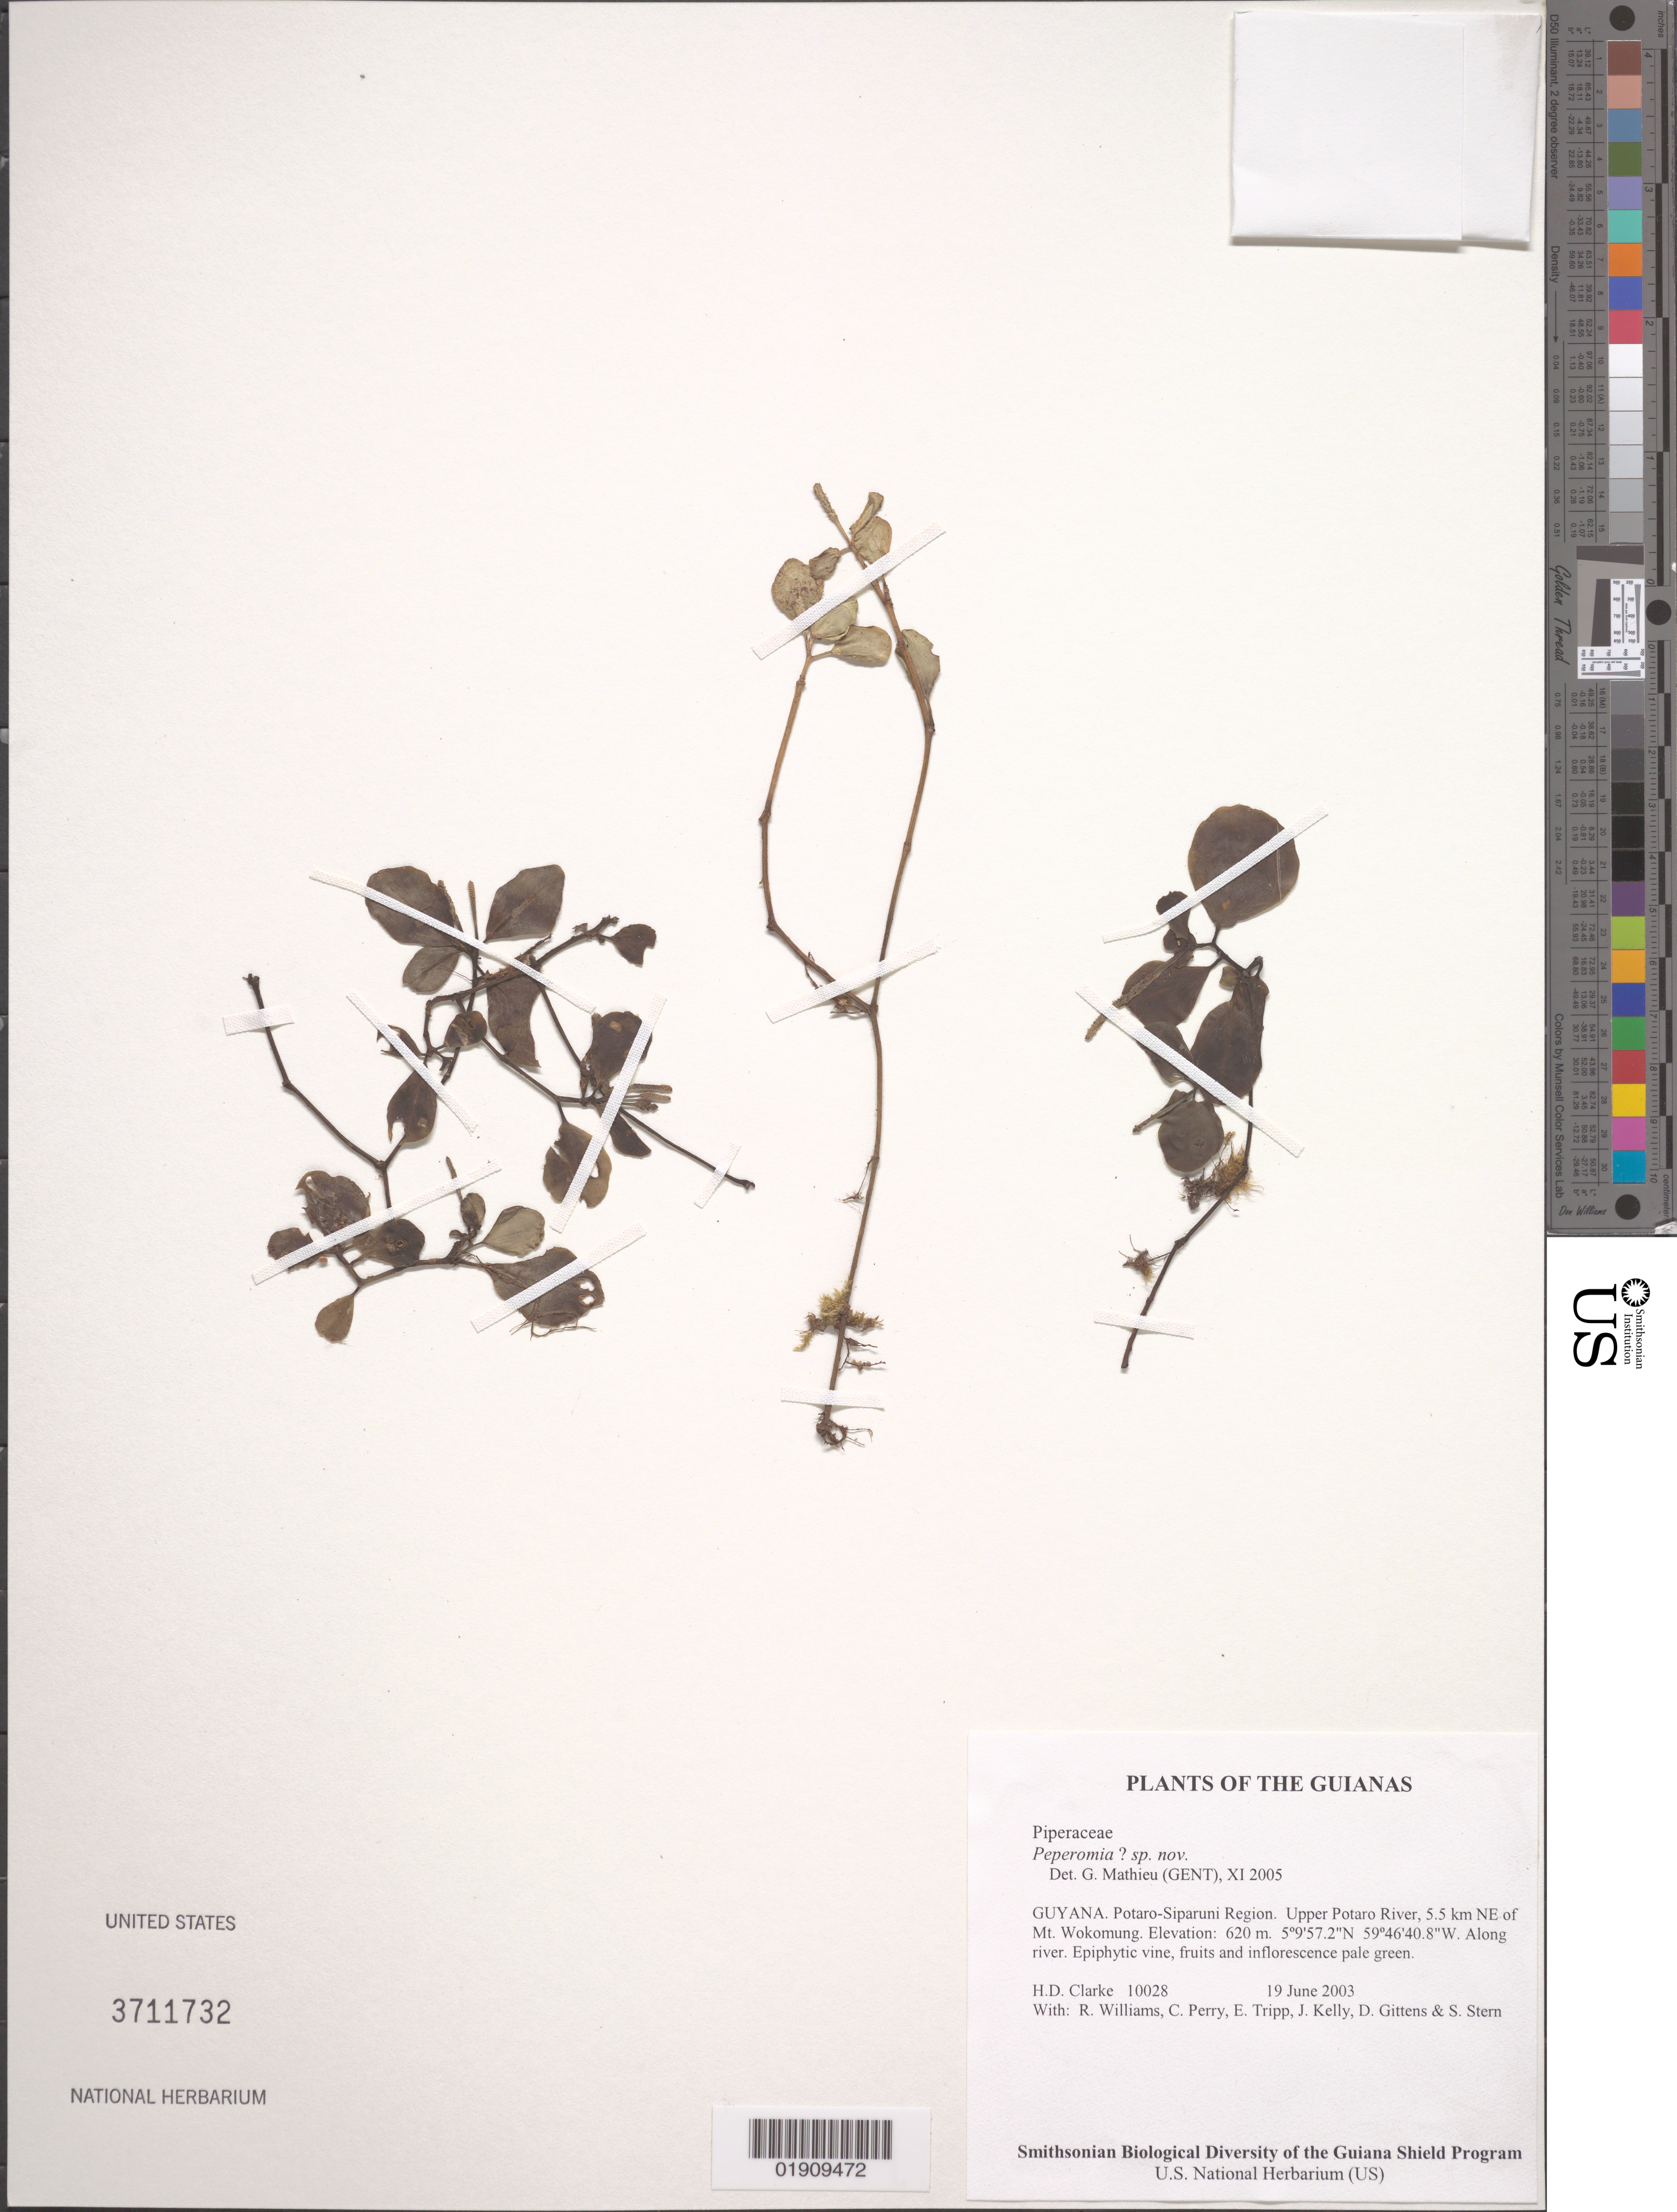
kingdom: Plantae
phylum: Tracheophyta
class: Magnoliopsida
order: Piperales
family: Piperaceae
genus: Peperomia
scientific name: Peperomia sp. nov.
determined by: Mathieu, Guido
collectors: H. D. Clarke, R. Williams, C. Perry, E. Tripp, J. Kelly, D. Gittens & S. R. Stern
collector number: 10028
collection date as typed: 19 June 2003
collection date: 2003-06-19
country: Guyana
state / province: Potaro-Siparuni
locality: Upper Potaro River, 5.5 km NE of Mt. Wokomung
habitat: Along river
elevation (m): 620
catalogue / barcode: US 3711732